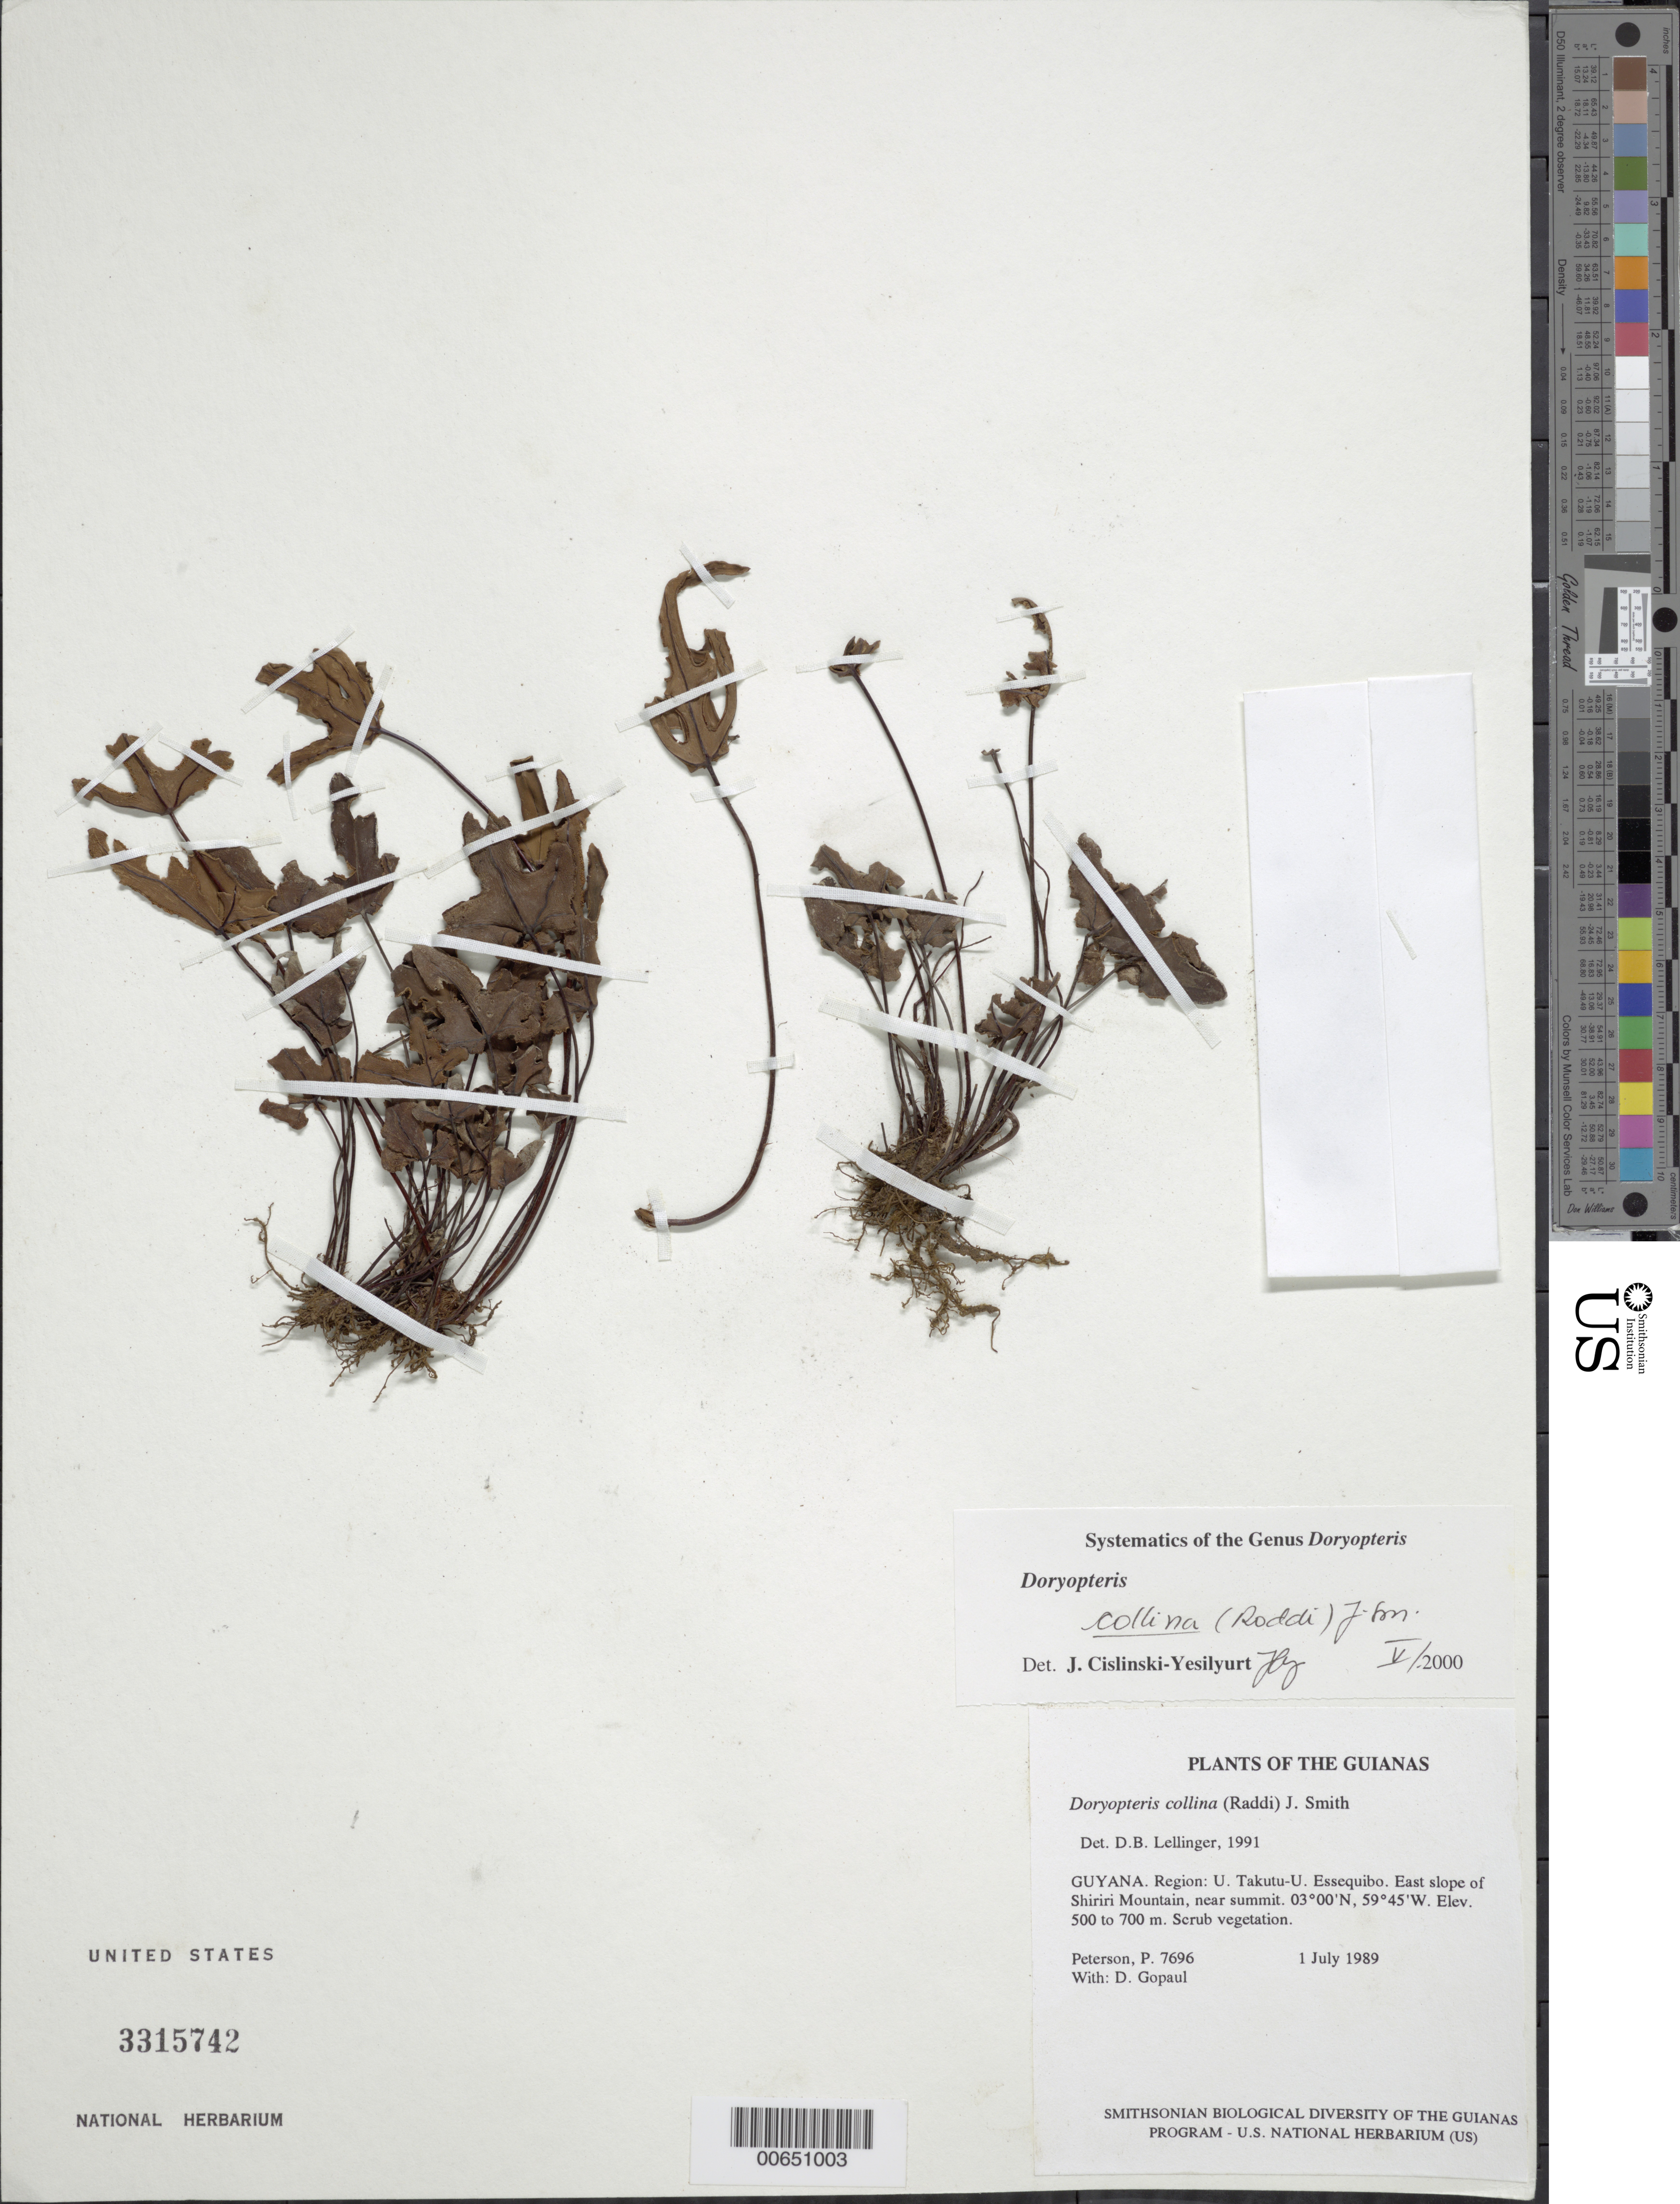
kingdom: Plantae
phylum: Tracheophyta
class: Polypodiopsida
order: Polypodiales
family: Pteridaceae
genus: Doryopteris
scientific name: Doryopteris collina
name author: (Raddi) J. Sm.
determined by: Lellinger, David B., (BOT), Smithsonian Institution - National Museum of Natural History (UNITED STATES)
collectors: P. M. Peterson & D. Gopaul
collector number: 7696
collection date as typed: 1 July 1989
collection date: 1989-07-01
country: Guyana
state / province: U. Takutu-U. Essequibo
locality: East slope of Shiriri Mountain, near summit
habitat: Scrub vegetation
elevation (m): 500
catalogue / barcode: US 3315742